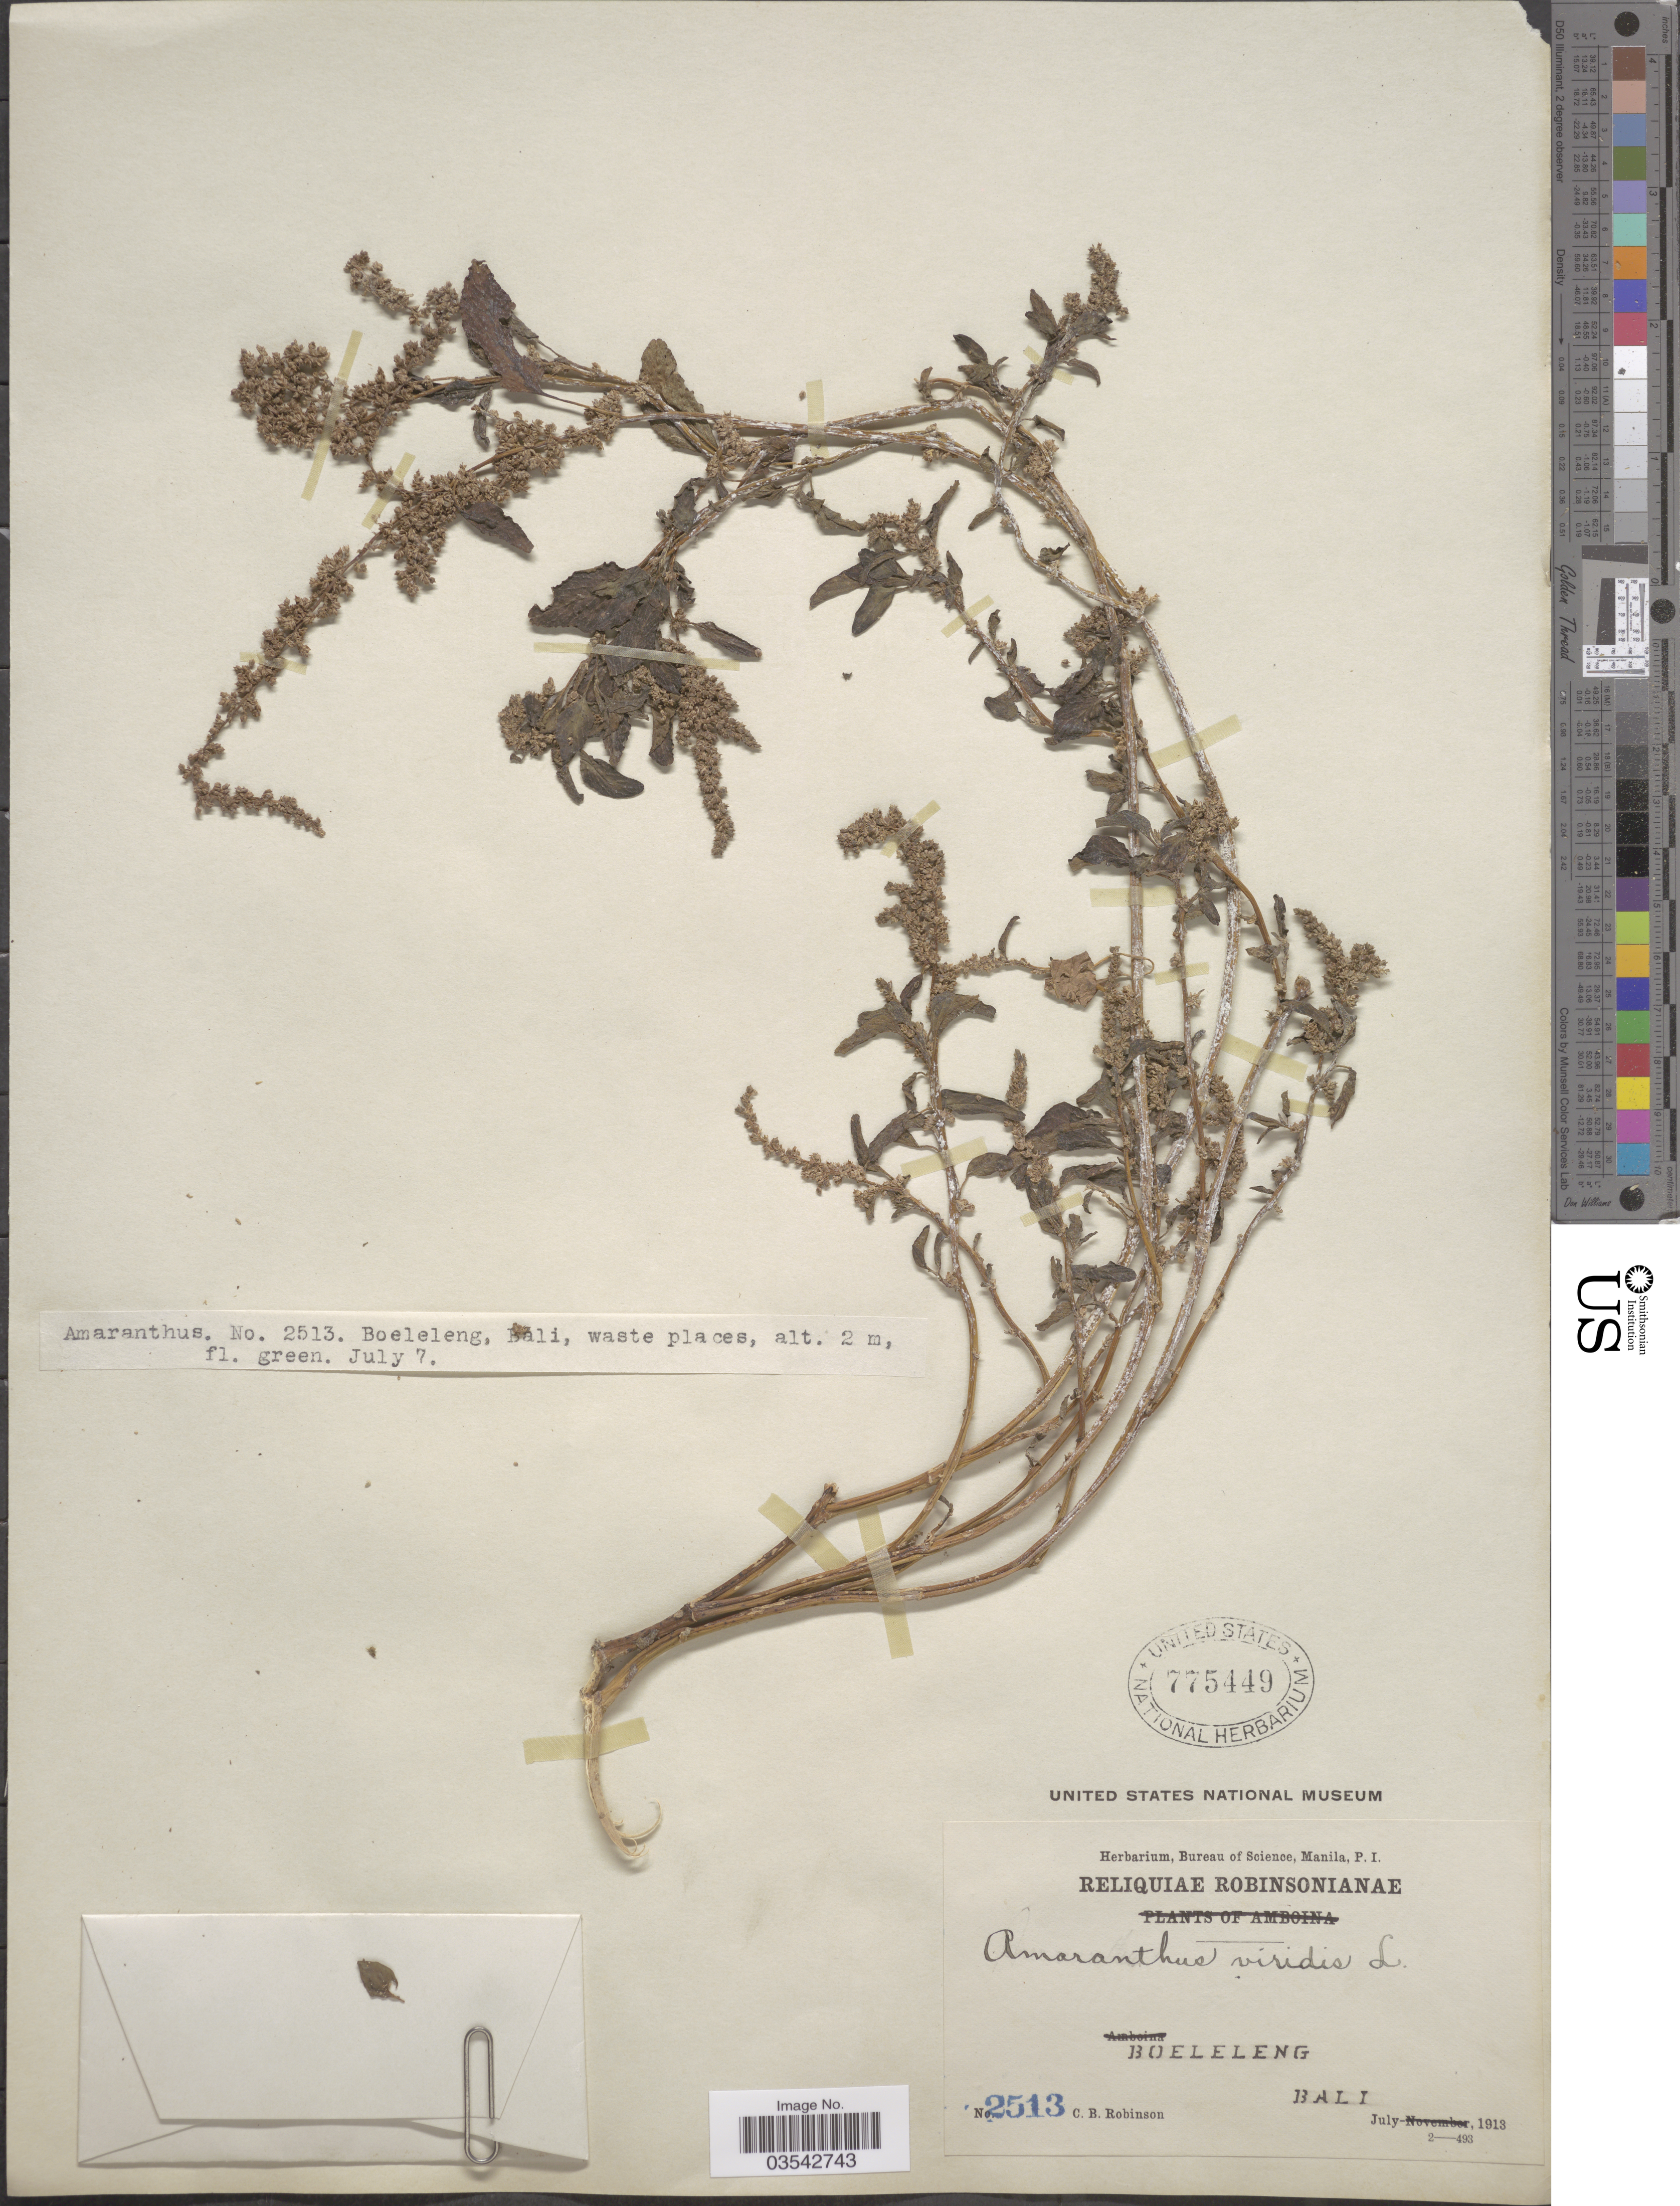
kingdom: Plantae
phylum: Tracheophyta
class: Magnoliopsida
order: Caryophyllales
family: Amaranthaceae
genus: Amaranthus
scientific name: Amaranthus viridis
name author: L.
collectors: C. Robinson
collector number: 2513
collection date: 1913-07-07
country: Indonesia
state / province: Nusa Tenggara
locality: Boeleleng. Bali.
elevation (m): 2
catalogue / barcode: US 775449